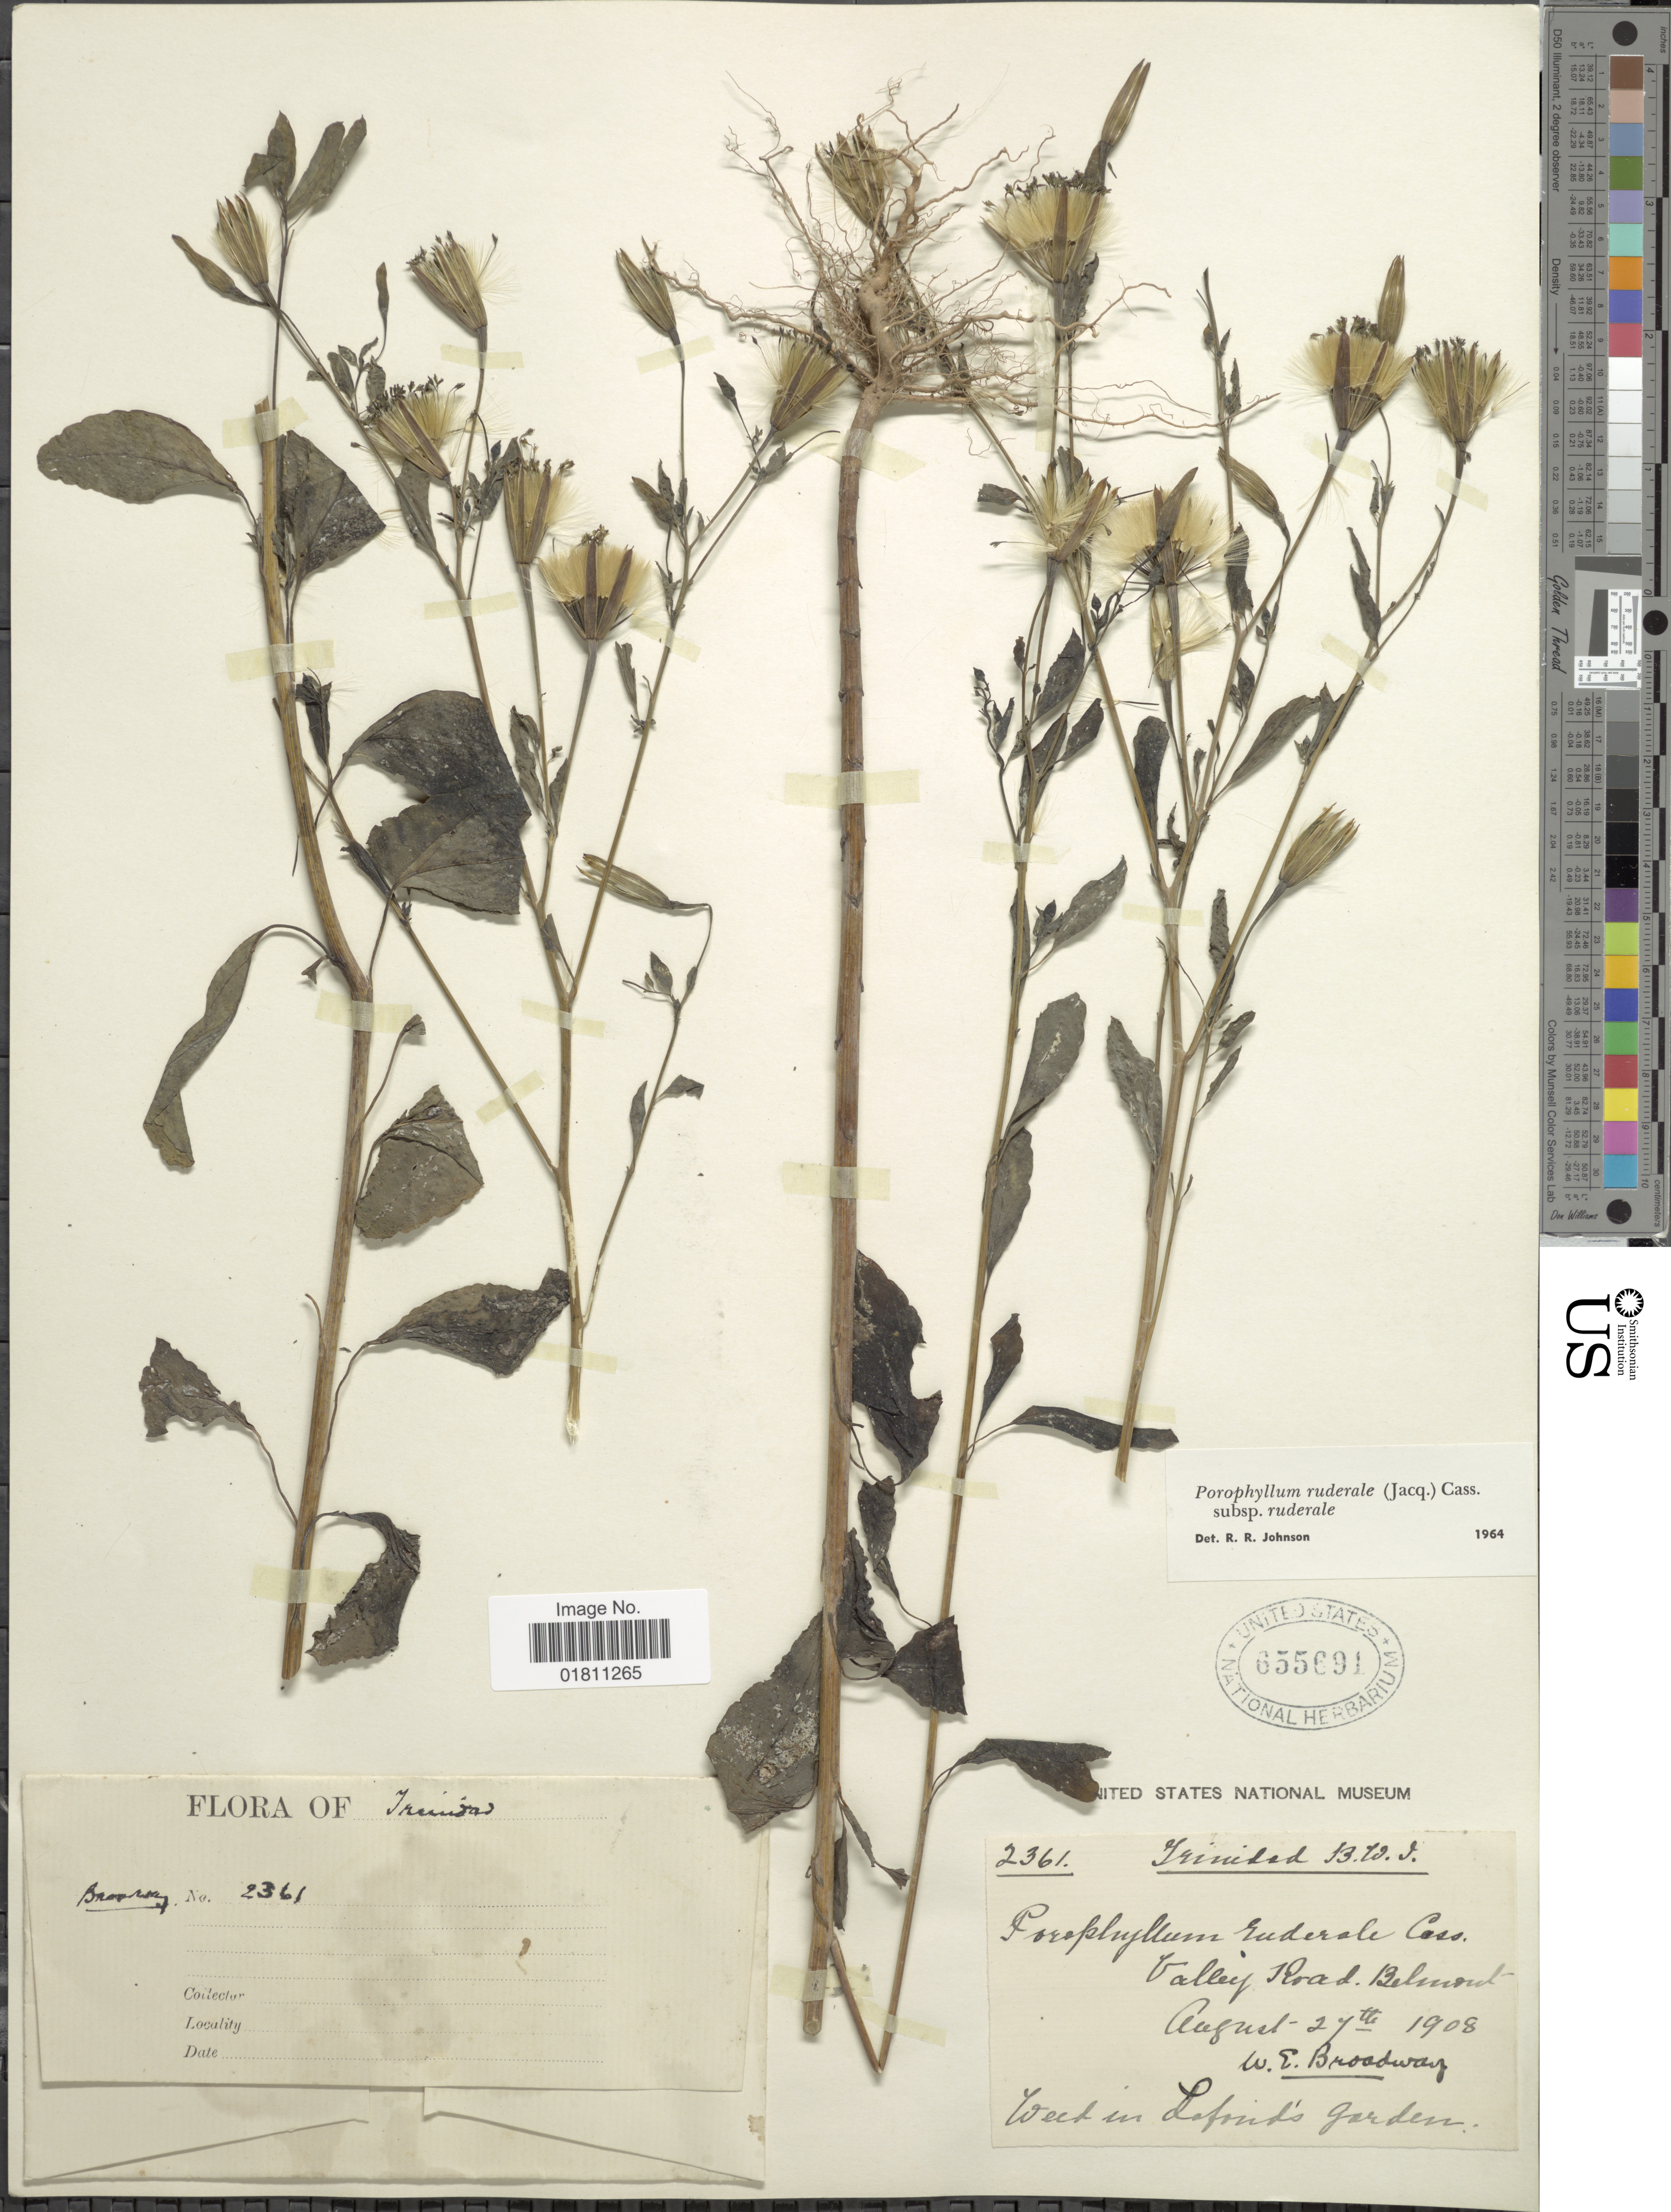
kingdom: Plantae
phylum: Tracheophyta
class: Magnoliopsida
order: Asterales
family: Asteraceae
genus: Porophyllum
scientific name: Porophyllum ruderale subsp. ruderale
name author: (Jacq.) Cass.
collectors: W. E. Broadway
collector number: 2661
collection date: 1908-08-27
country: Trinidad and Tobago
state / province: Trinidad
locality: Valley Road, Belmont. , B. W. I. West in Lofounds [interpreted] garden.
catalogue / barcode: US 655691